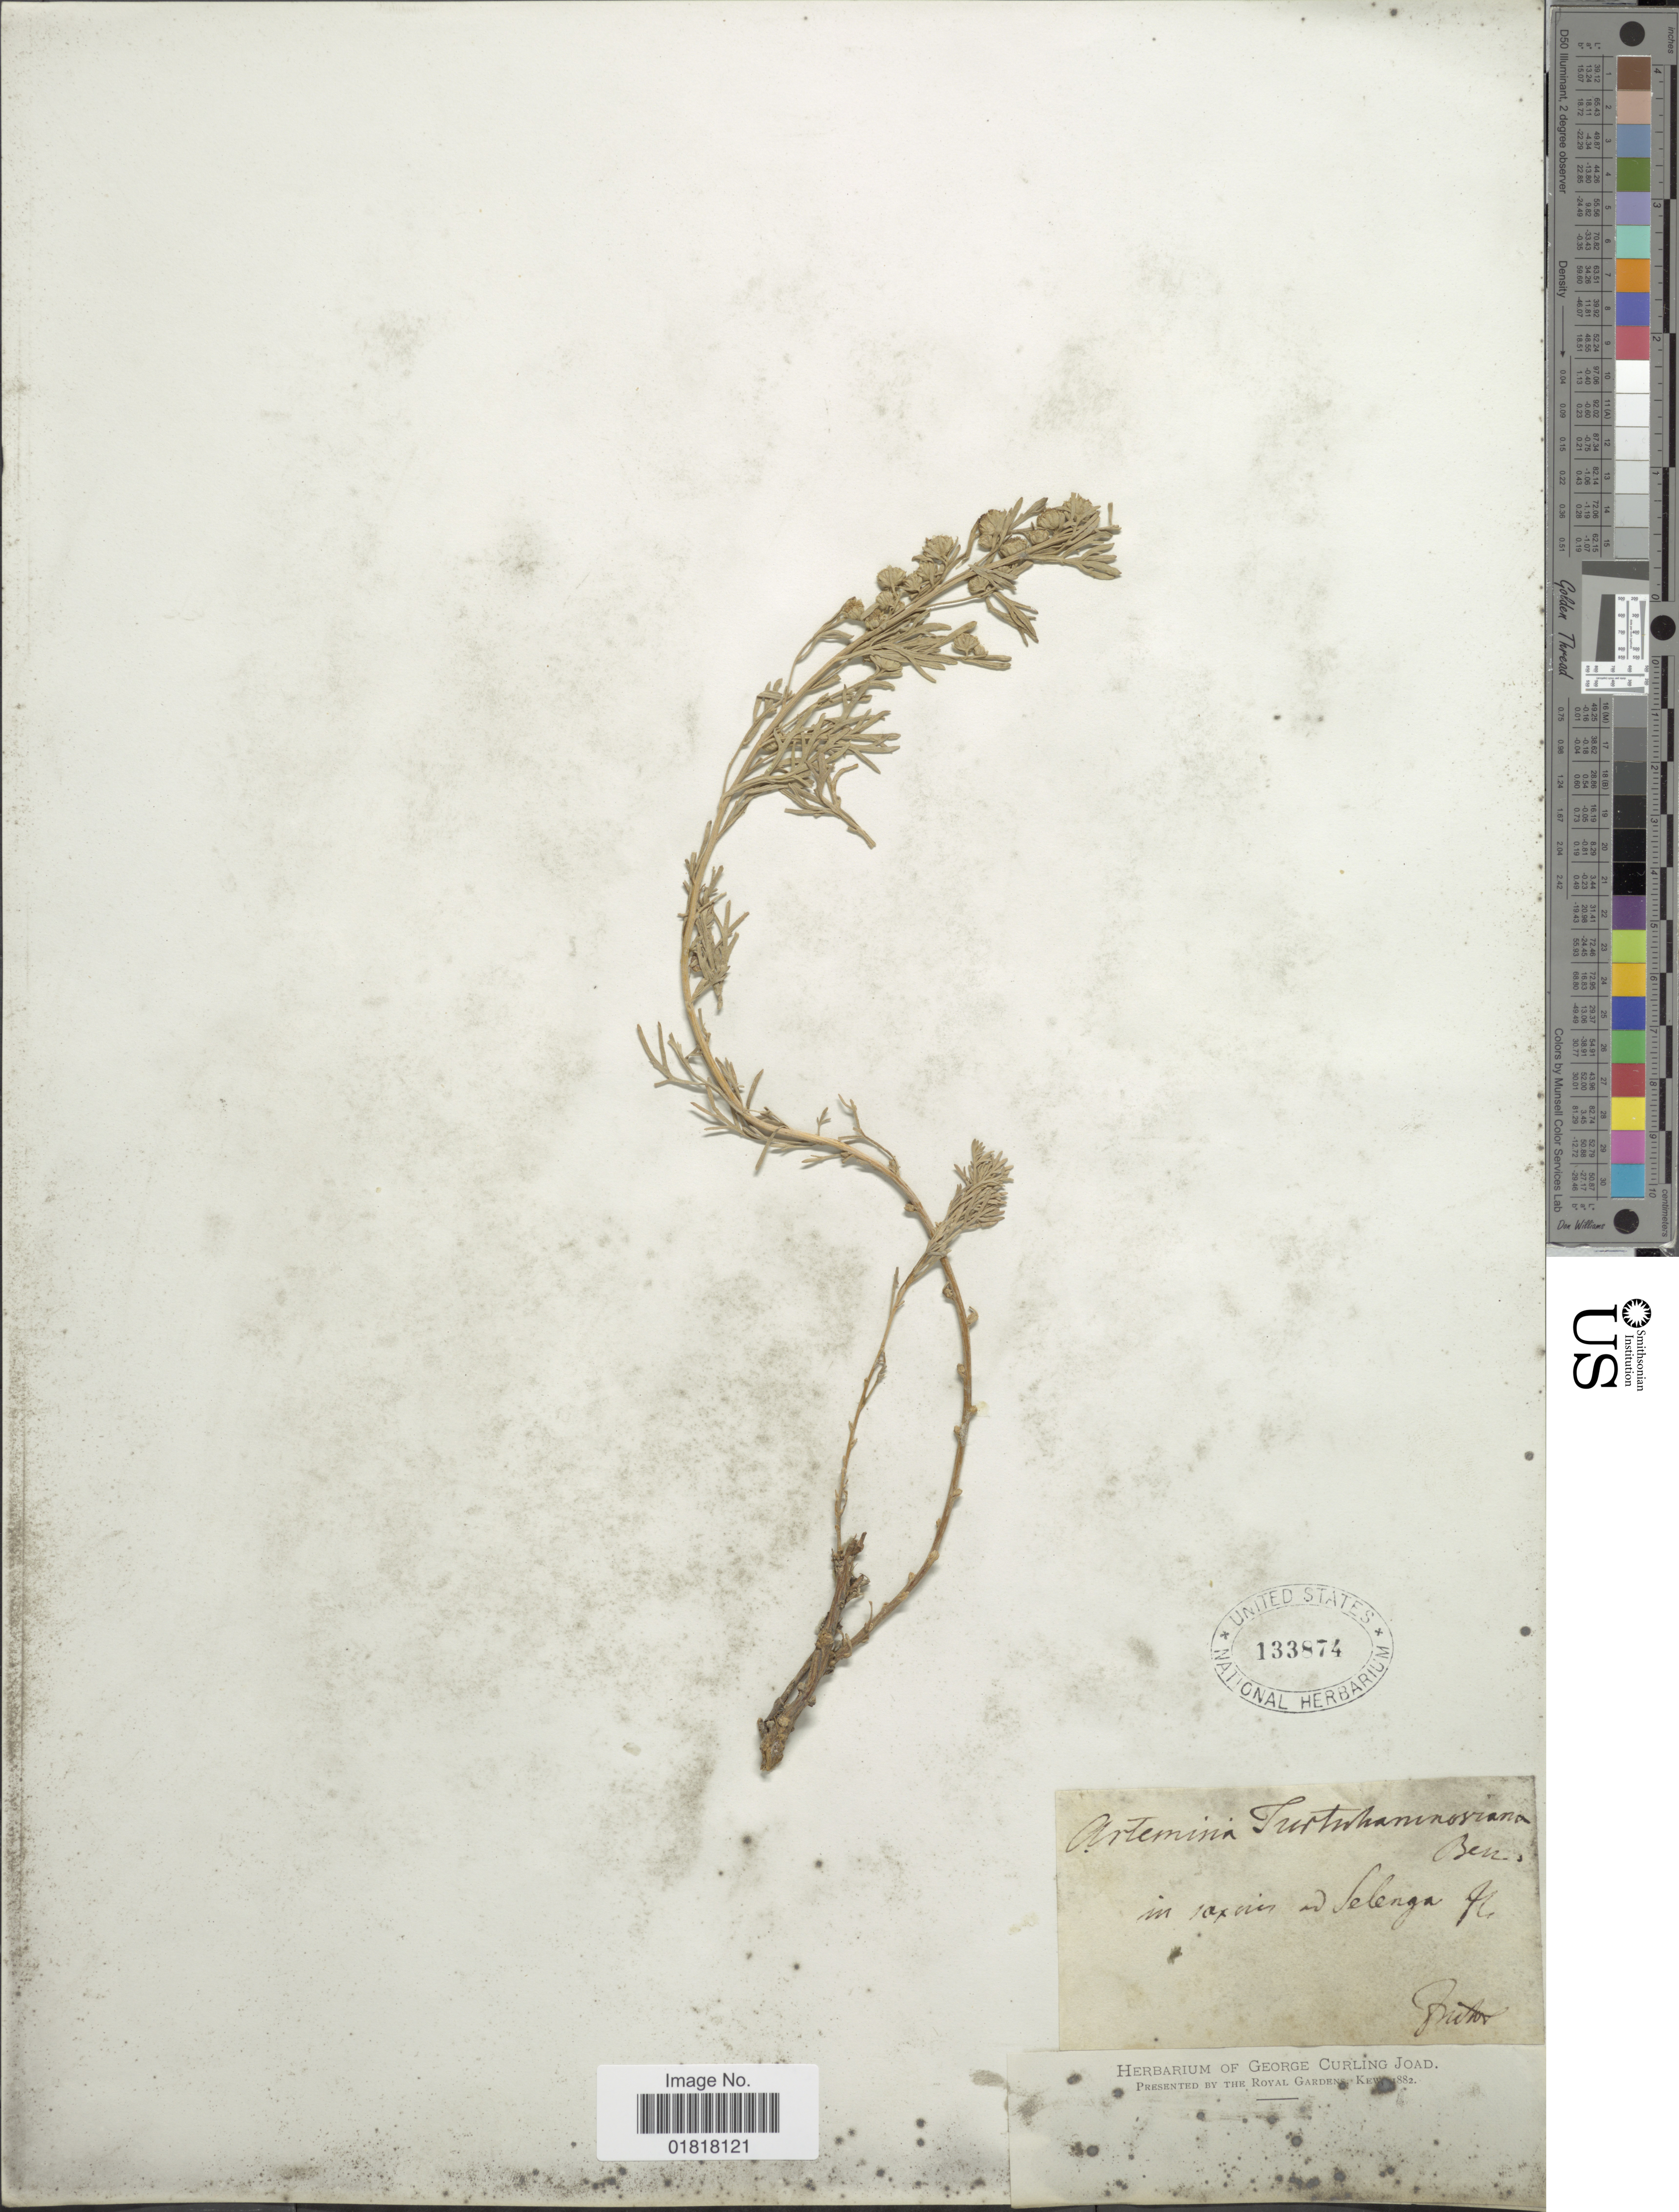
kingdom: Plantae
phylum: Tracheophyta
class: Magnoliopsida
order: Asterales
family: Asteraceae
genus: Artemisia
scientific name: Artemisia turczaninowiana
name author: Besser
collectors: Fruthor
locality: In sasois ad Selenga fl. [interpreted]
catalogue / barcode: US 133874